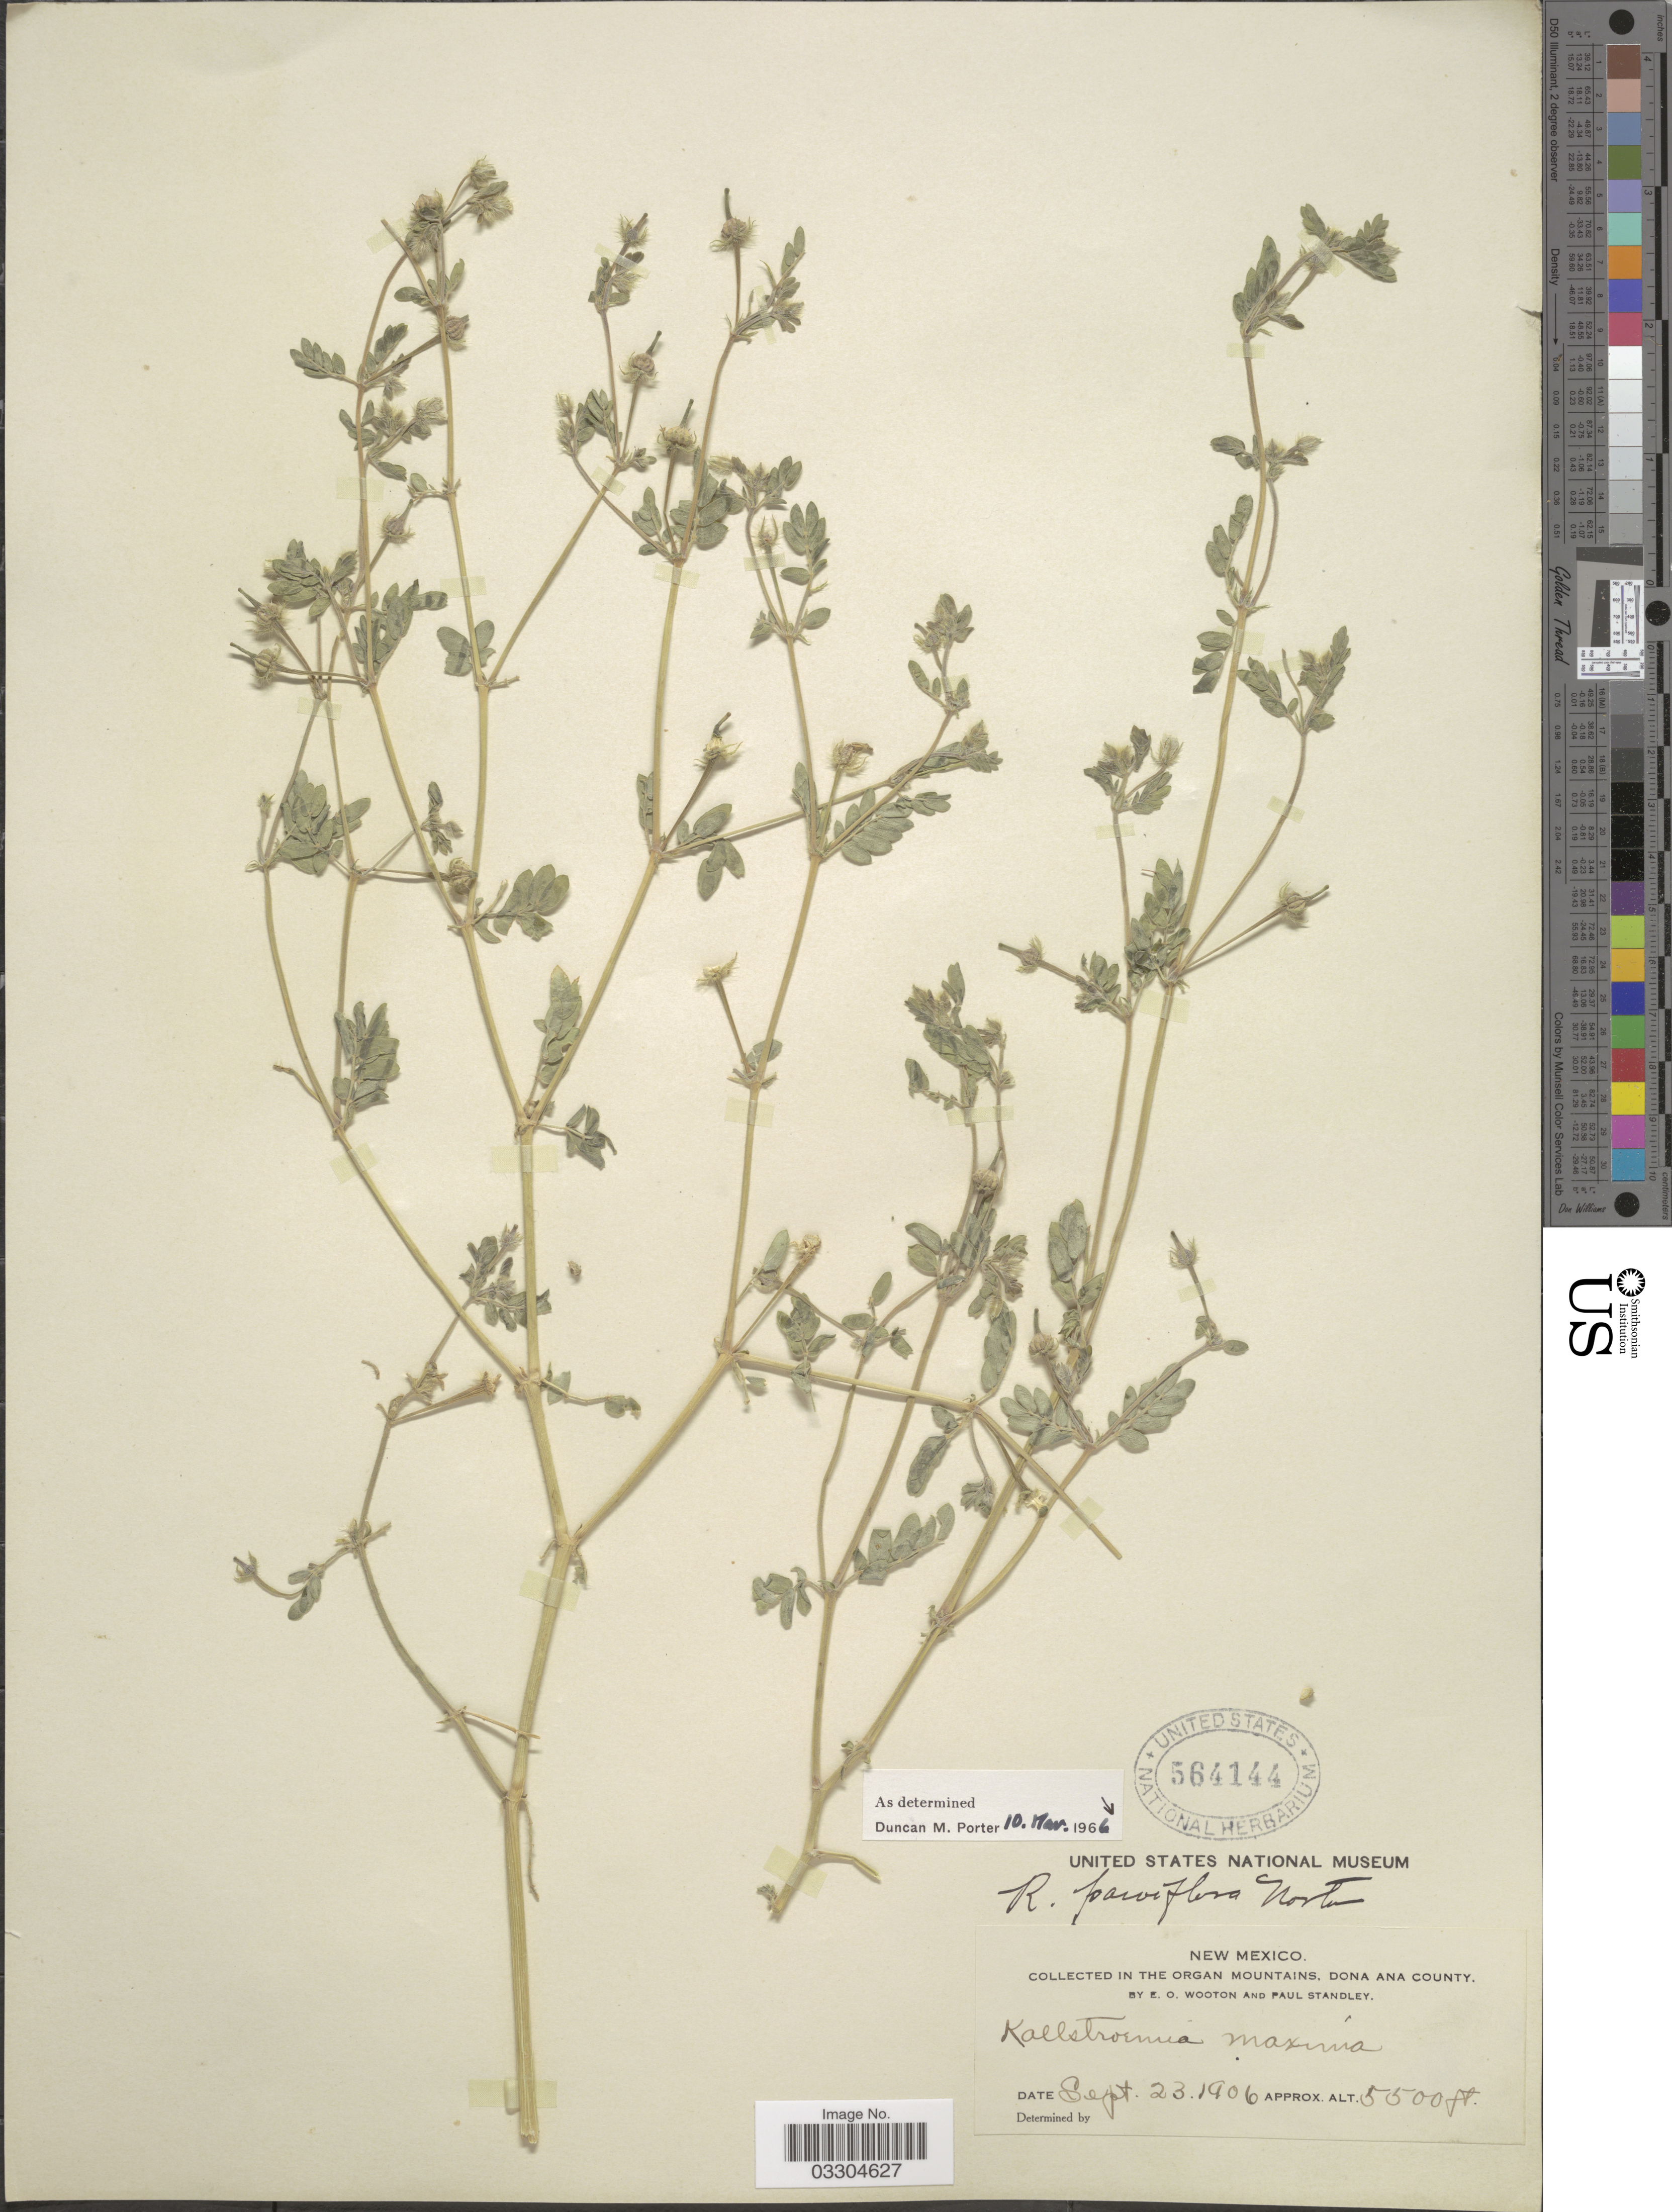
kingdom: Plantae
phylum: Tracheophyta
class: Magnoliopsida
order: Zygophyllales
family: Zygophyllaceae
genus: Kallstroemia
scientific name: Kallstroemia parviflora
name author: Norton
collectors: E. O. Wooton & P. C. Standley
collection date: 1906-09-23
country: United States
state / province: New Mexico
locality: In the Organ Mountains, Dona Ana County.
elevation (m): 1676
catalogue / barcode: US 564144